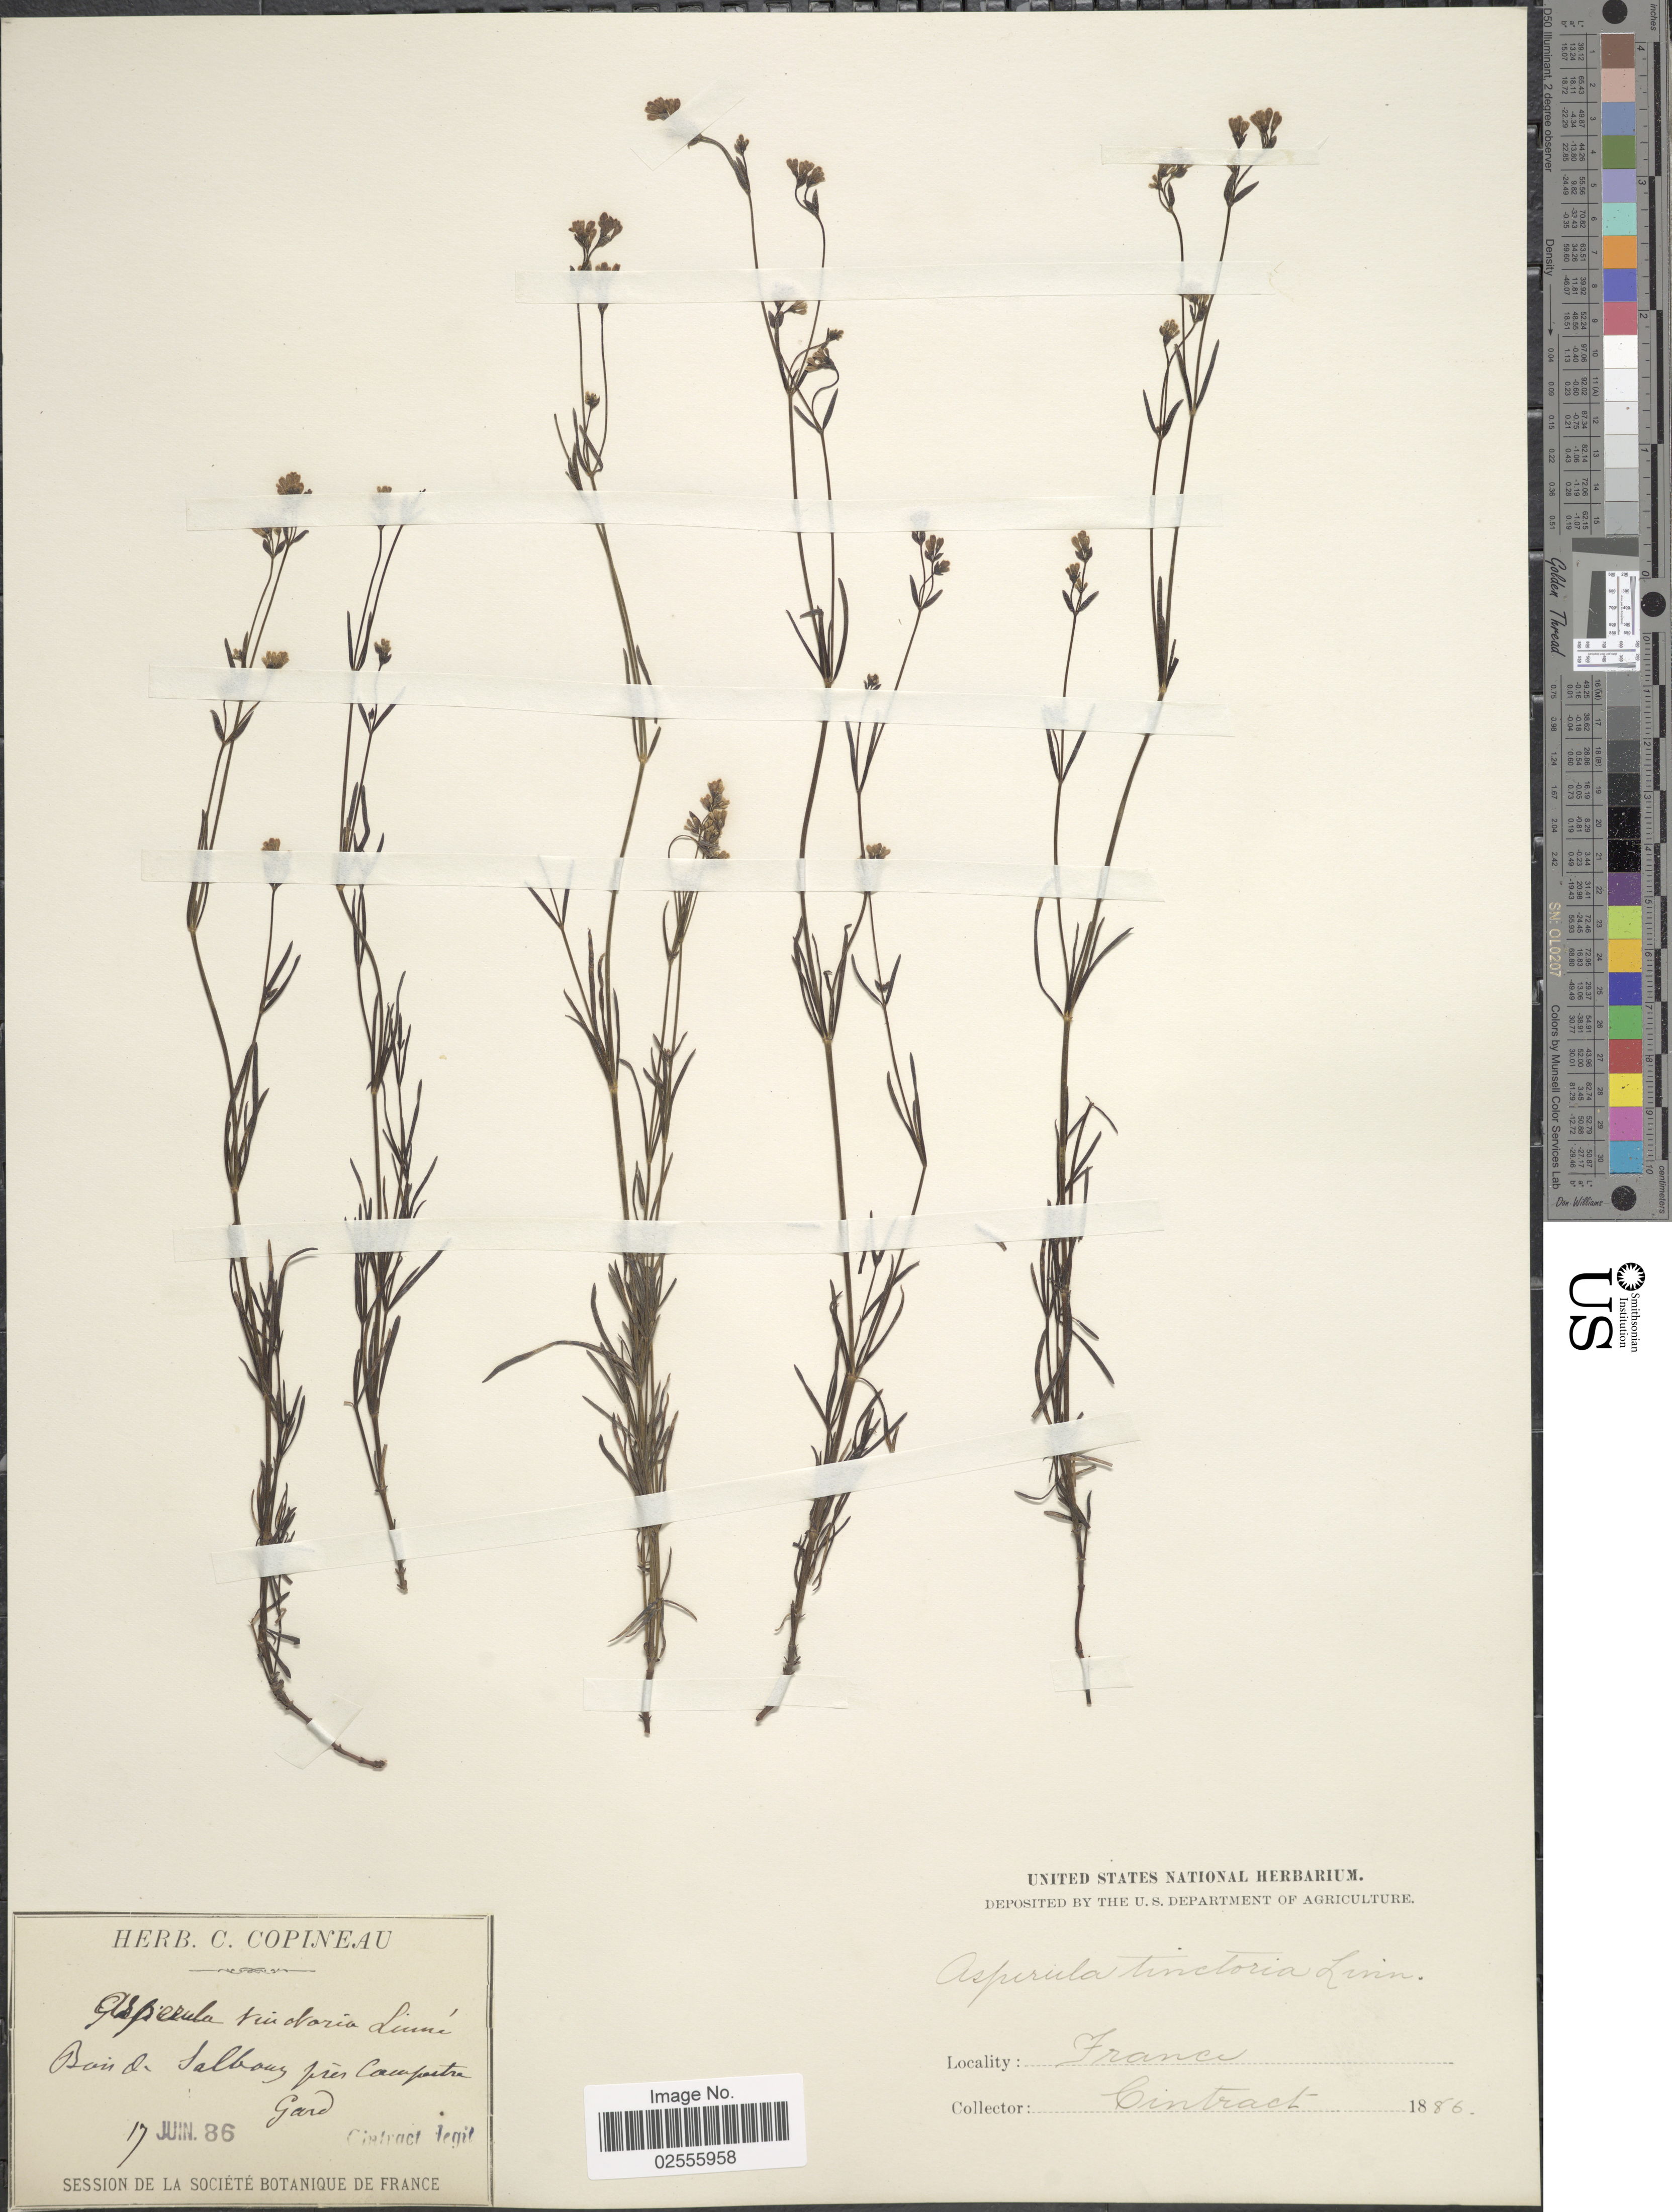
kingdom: Plantae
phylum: Tracheophyta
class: Magnoliopsida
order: Gentianales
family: Rubiaceae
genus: Asperula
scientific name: Asperula tinctoria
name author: L.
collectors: Cintract, --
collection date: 1886-06-17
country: France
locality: Bois de Salbouz près Campestre, Gard.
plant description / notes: Corrected "Ban di Salbouz pres Camparta Gard" to "Bois de Salbouz près Campestre, Gard."